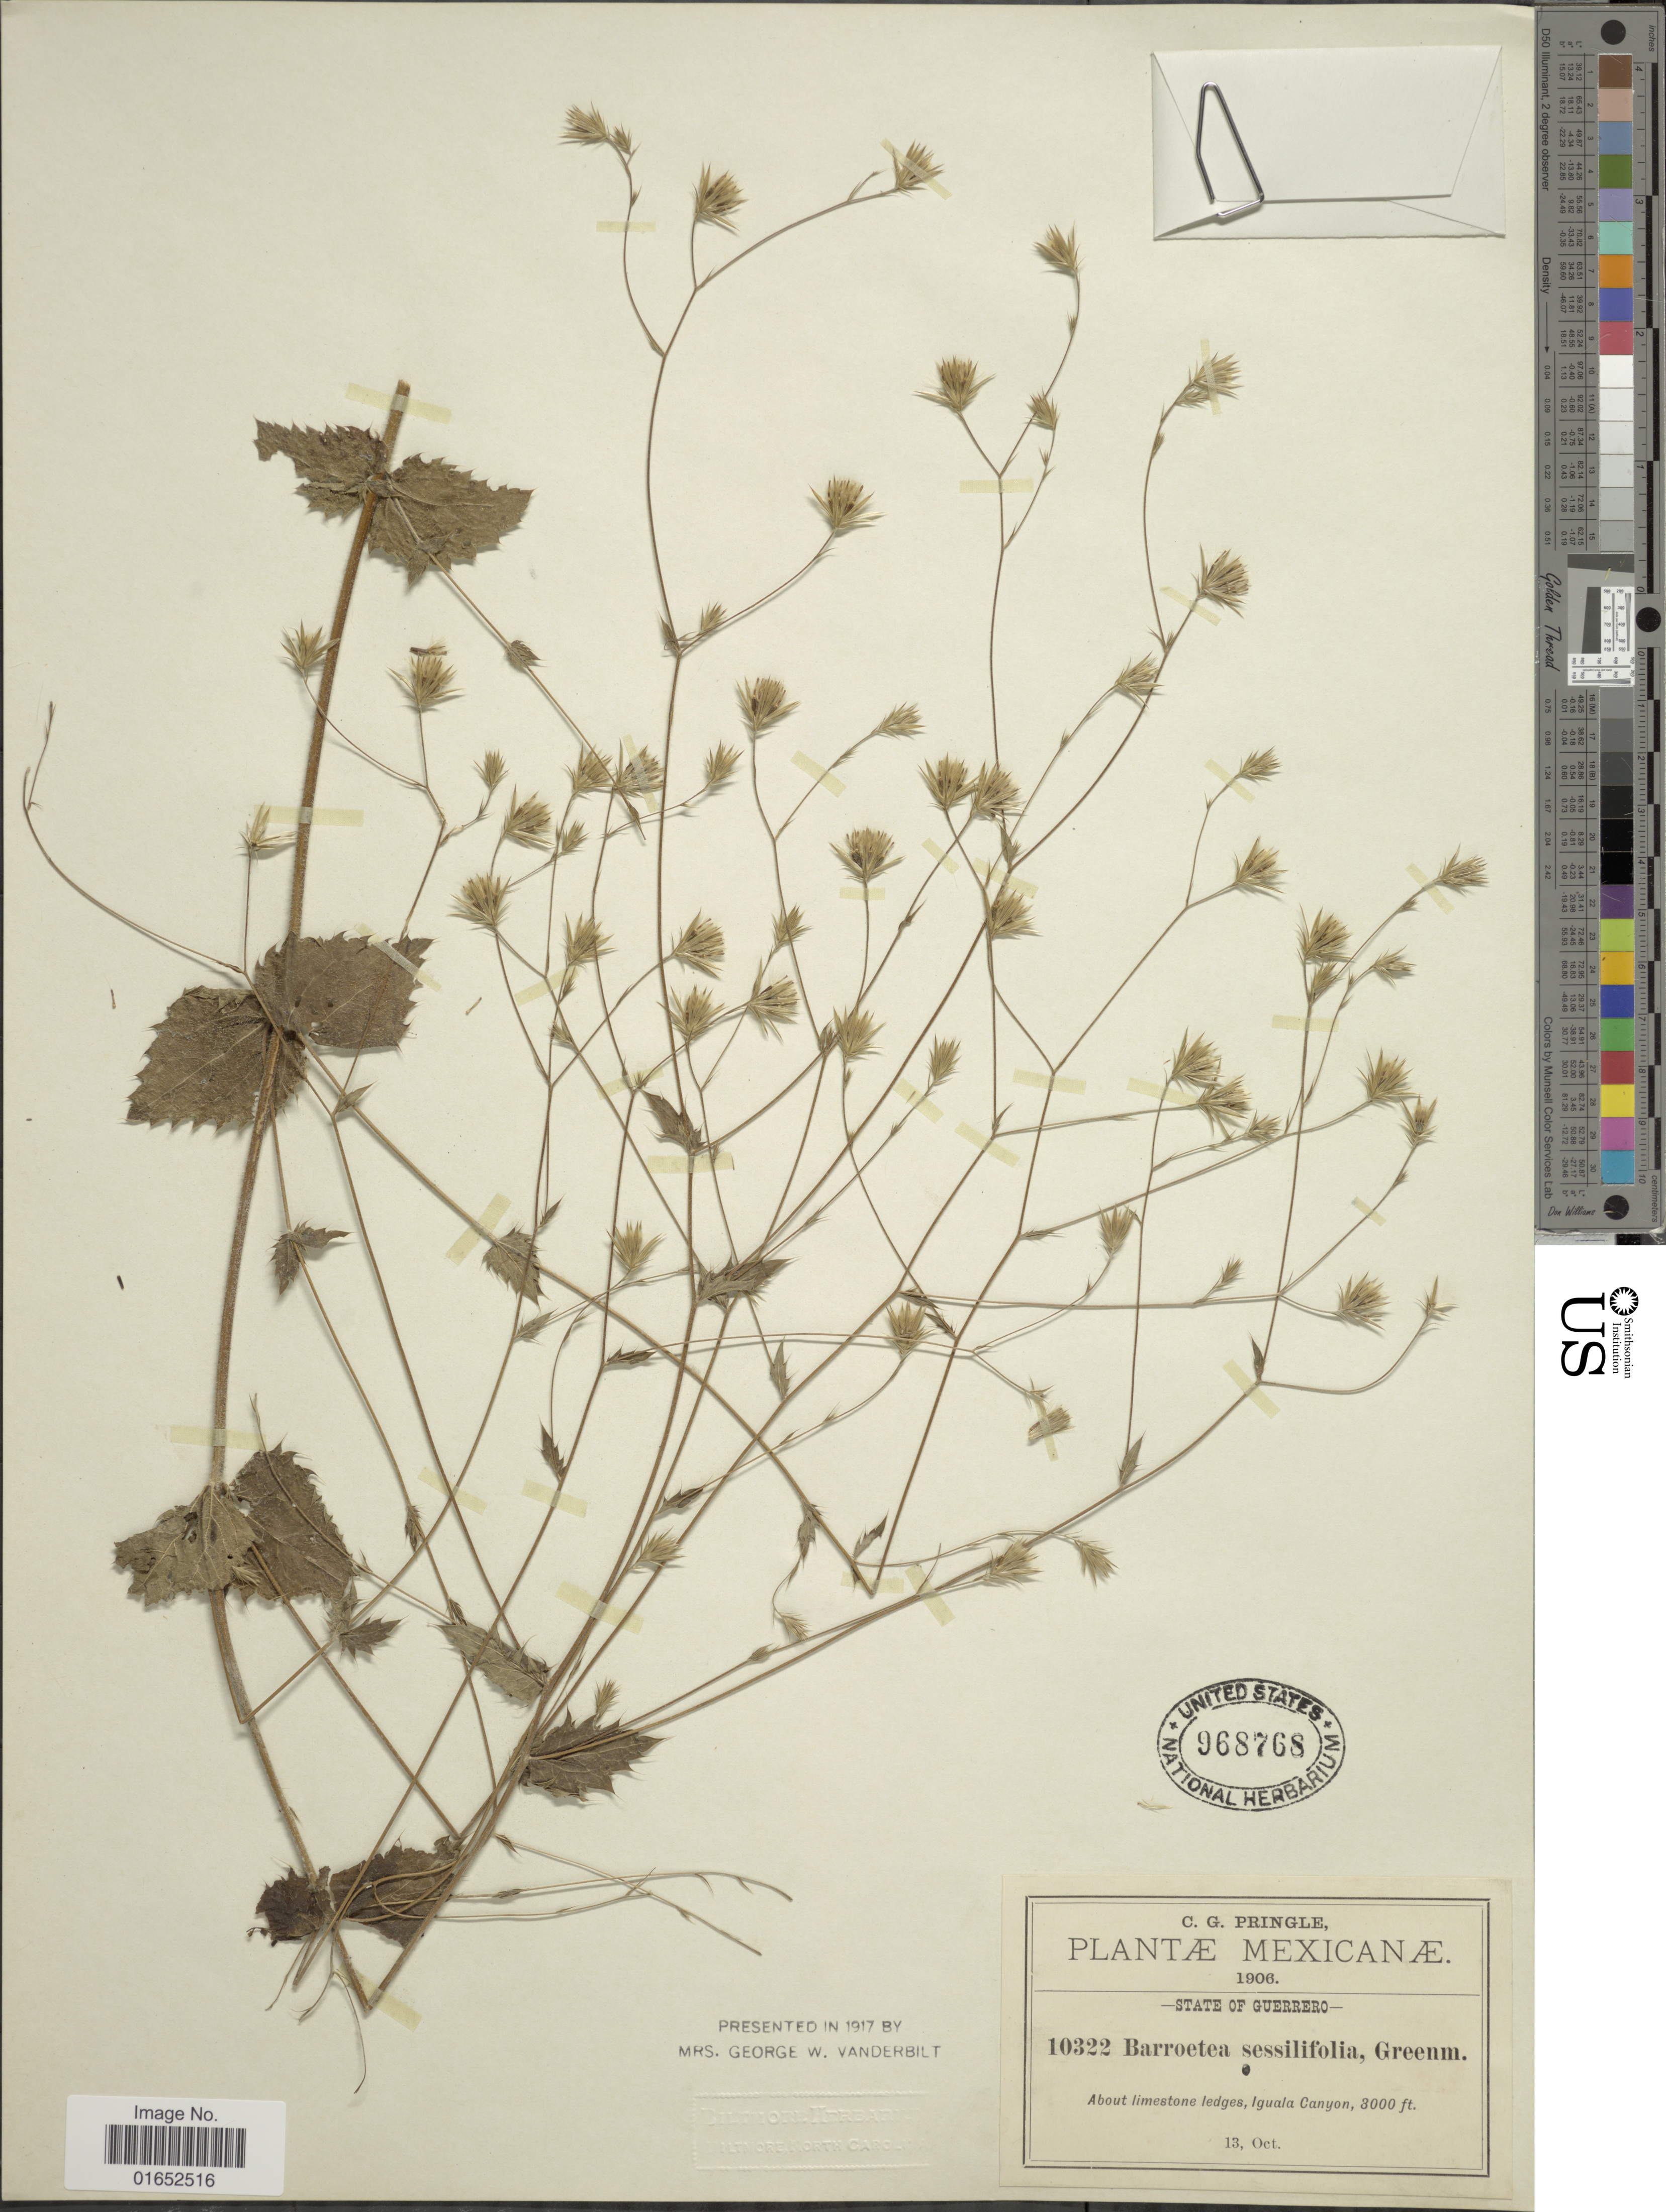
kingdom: Plantae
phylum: Tracheophyta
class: Magnoliopsida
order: Asterales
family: Asteraceae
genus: Barroetea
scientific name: Barroetea pavonii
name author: A. Gray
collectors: C. G. Pringle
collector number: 10322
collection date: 1906-10-13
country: Mexico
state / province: Guerrero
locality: About limestone ledges, Iguala Canyon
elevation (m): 914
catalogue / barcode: US 968768